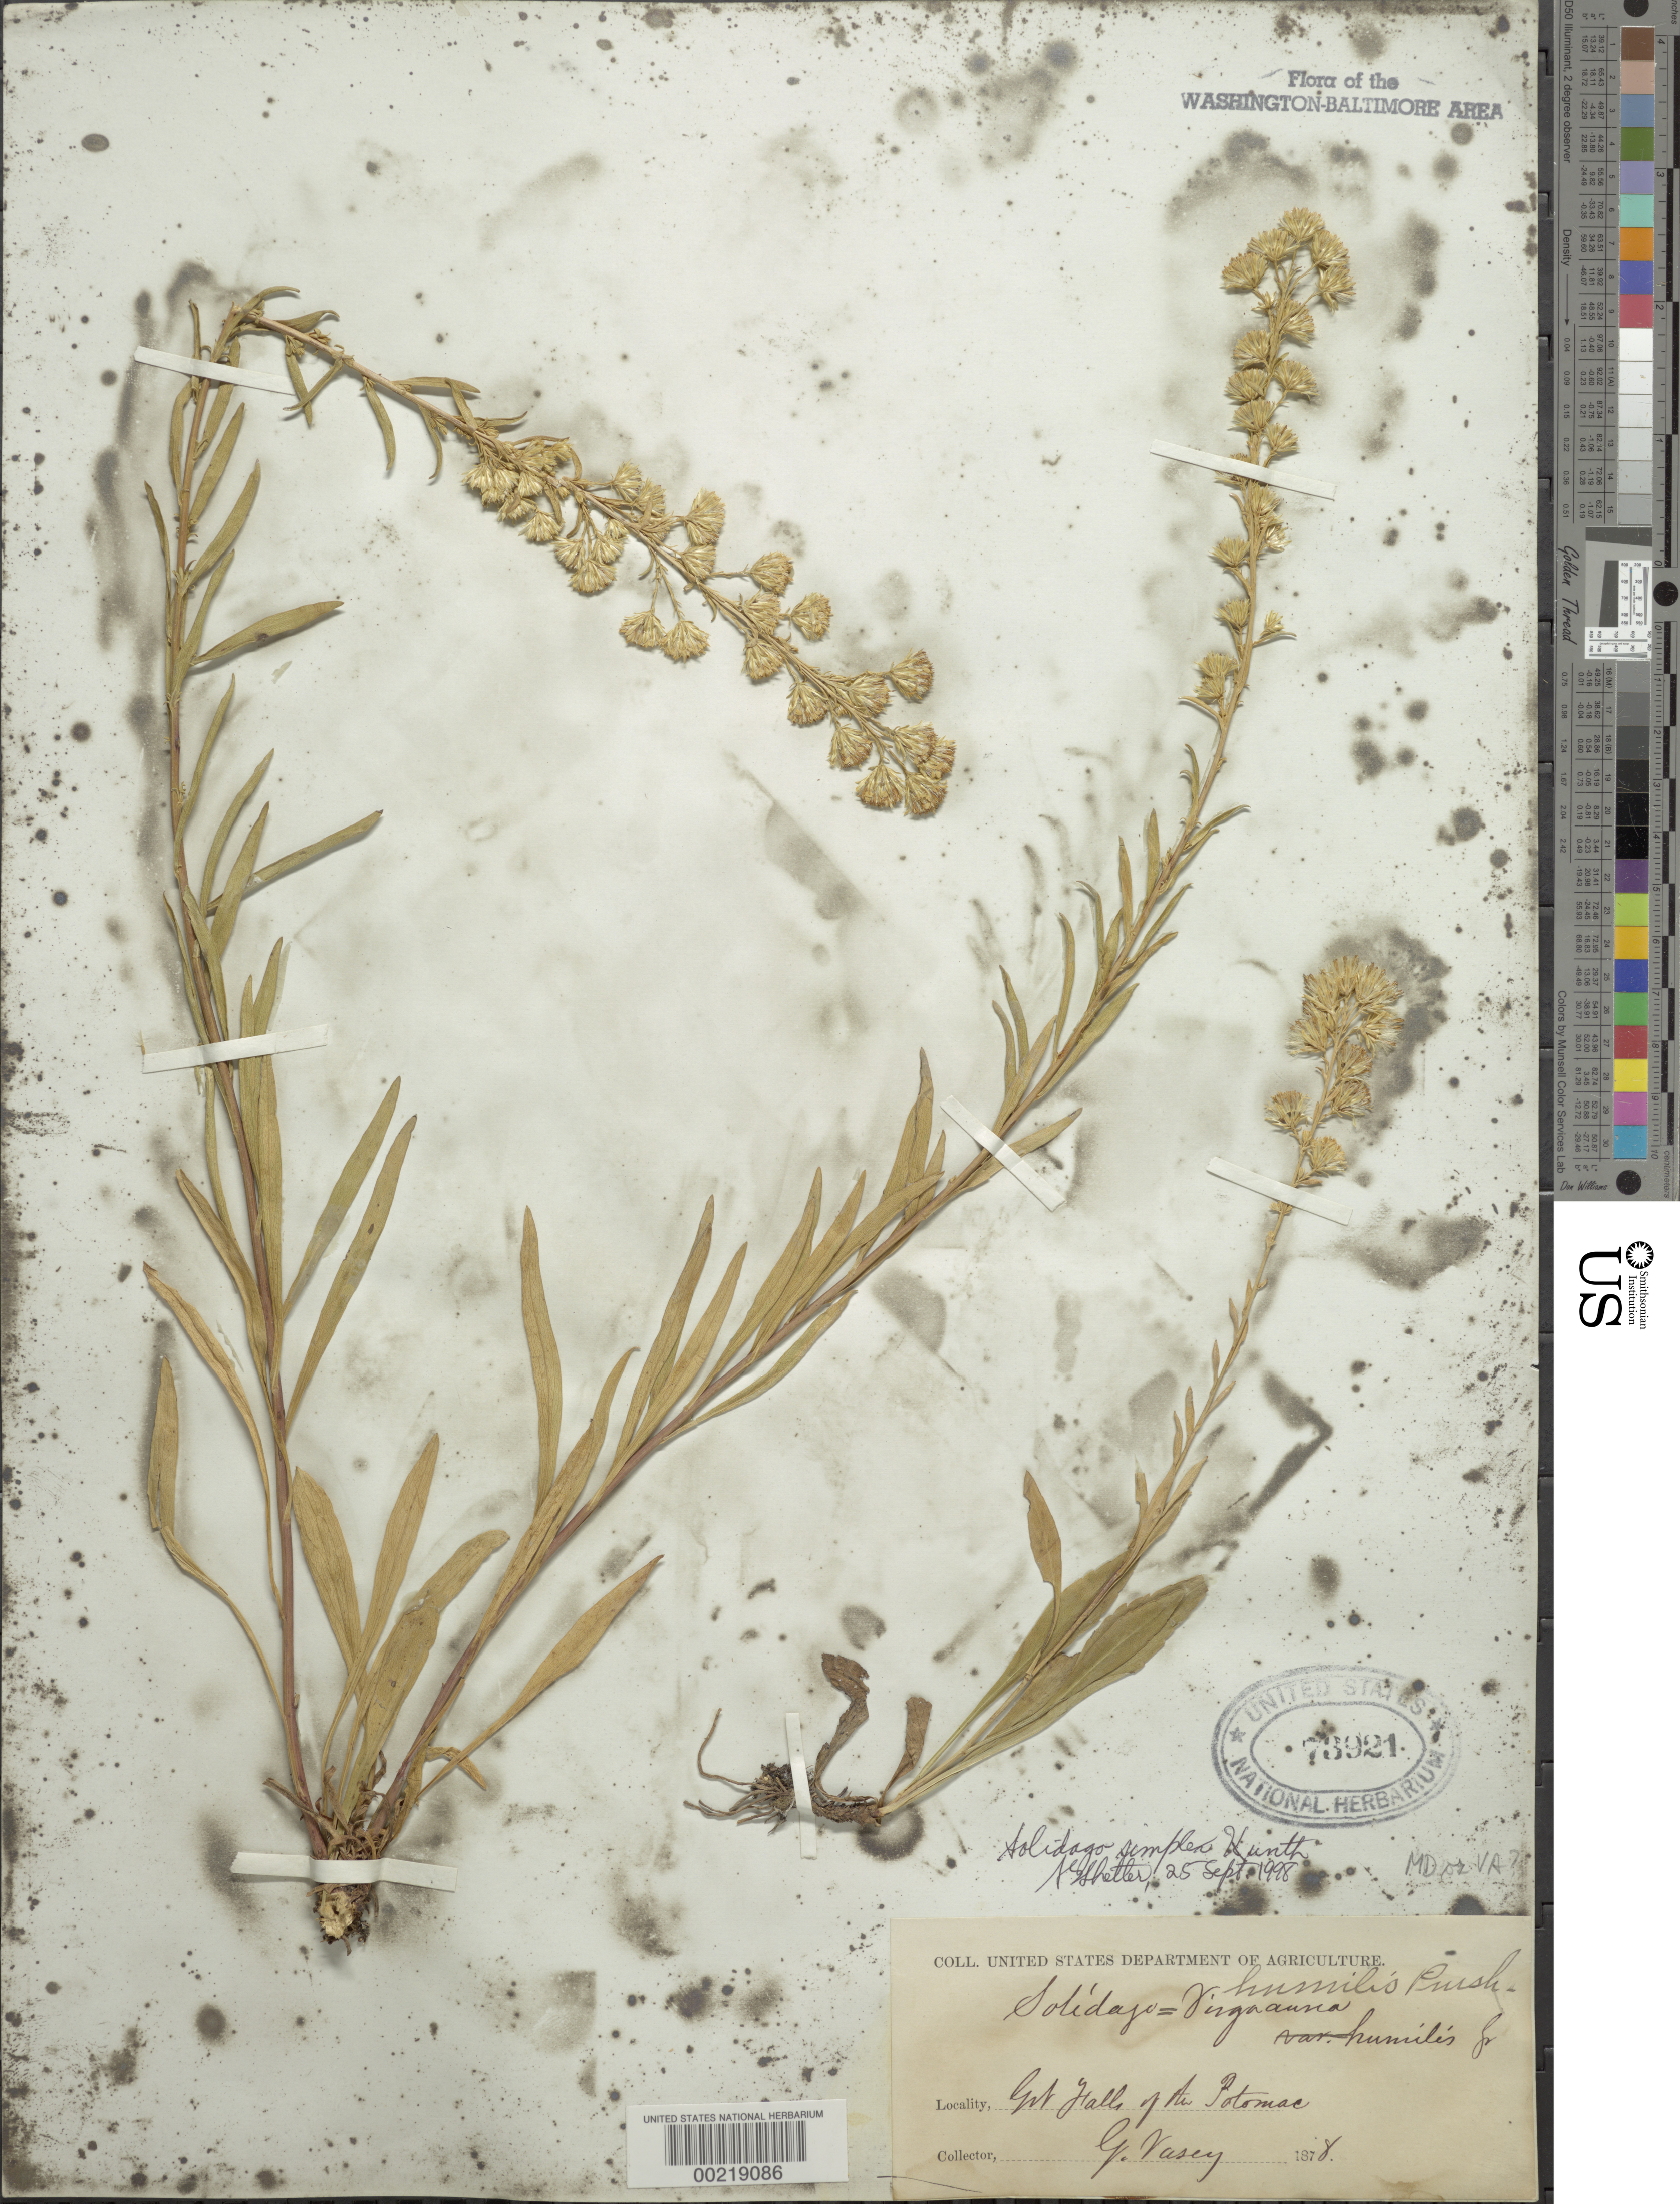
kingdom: Plantae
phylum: Tracheophyta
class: Magnoliopsida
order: Asterales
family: Asteraceae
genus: Solidago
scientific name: Solidago simplex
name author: Kunth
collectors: G. Vasey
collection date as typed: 1878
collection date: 1878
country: United States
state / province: Maryland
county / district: Montgomery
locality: Great Falls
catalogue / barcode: US 73921